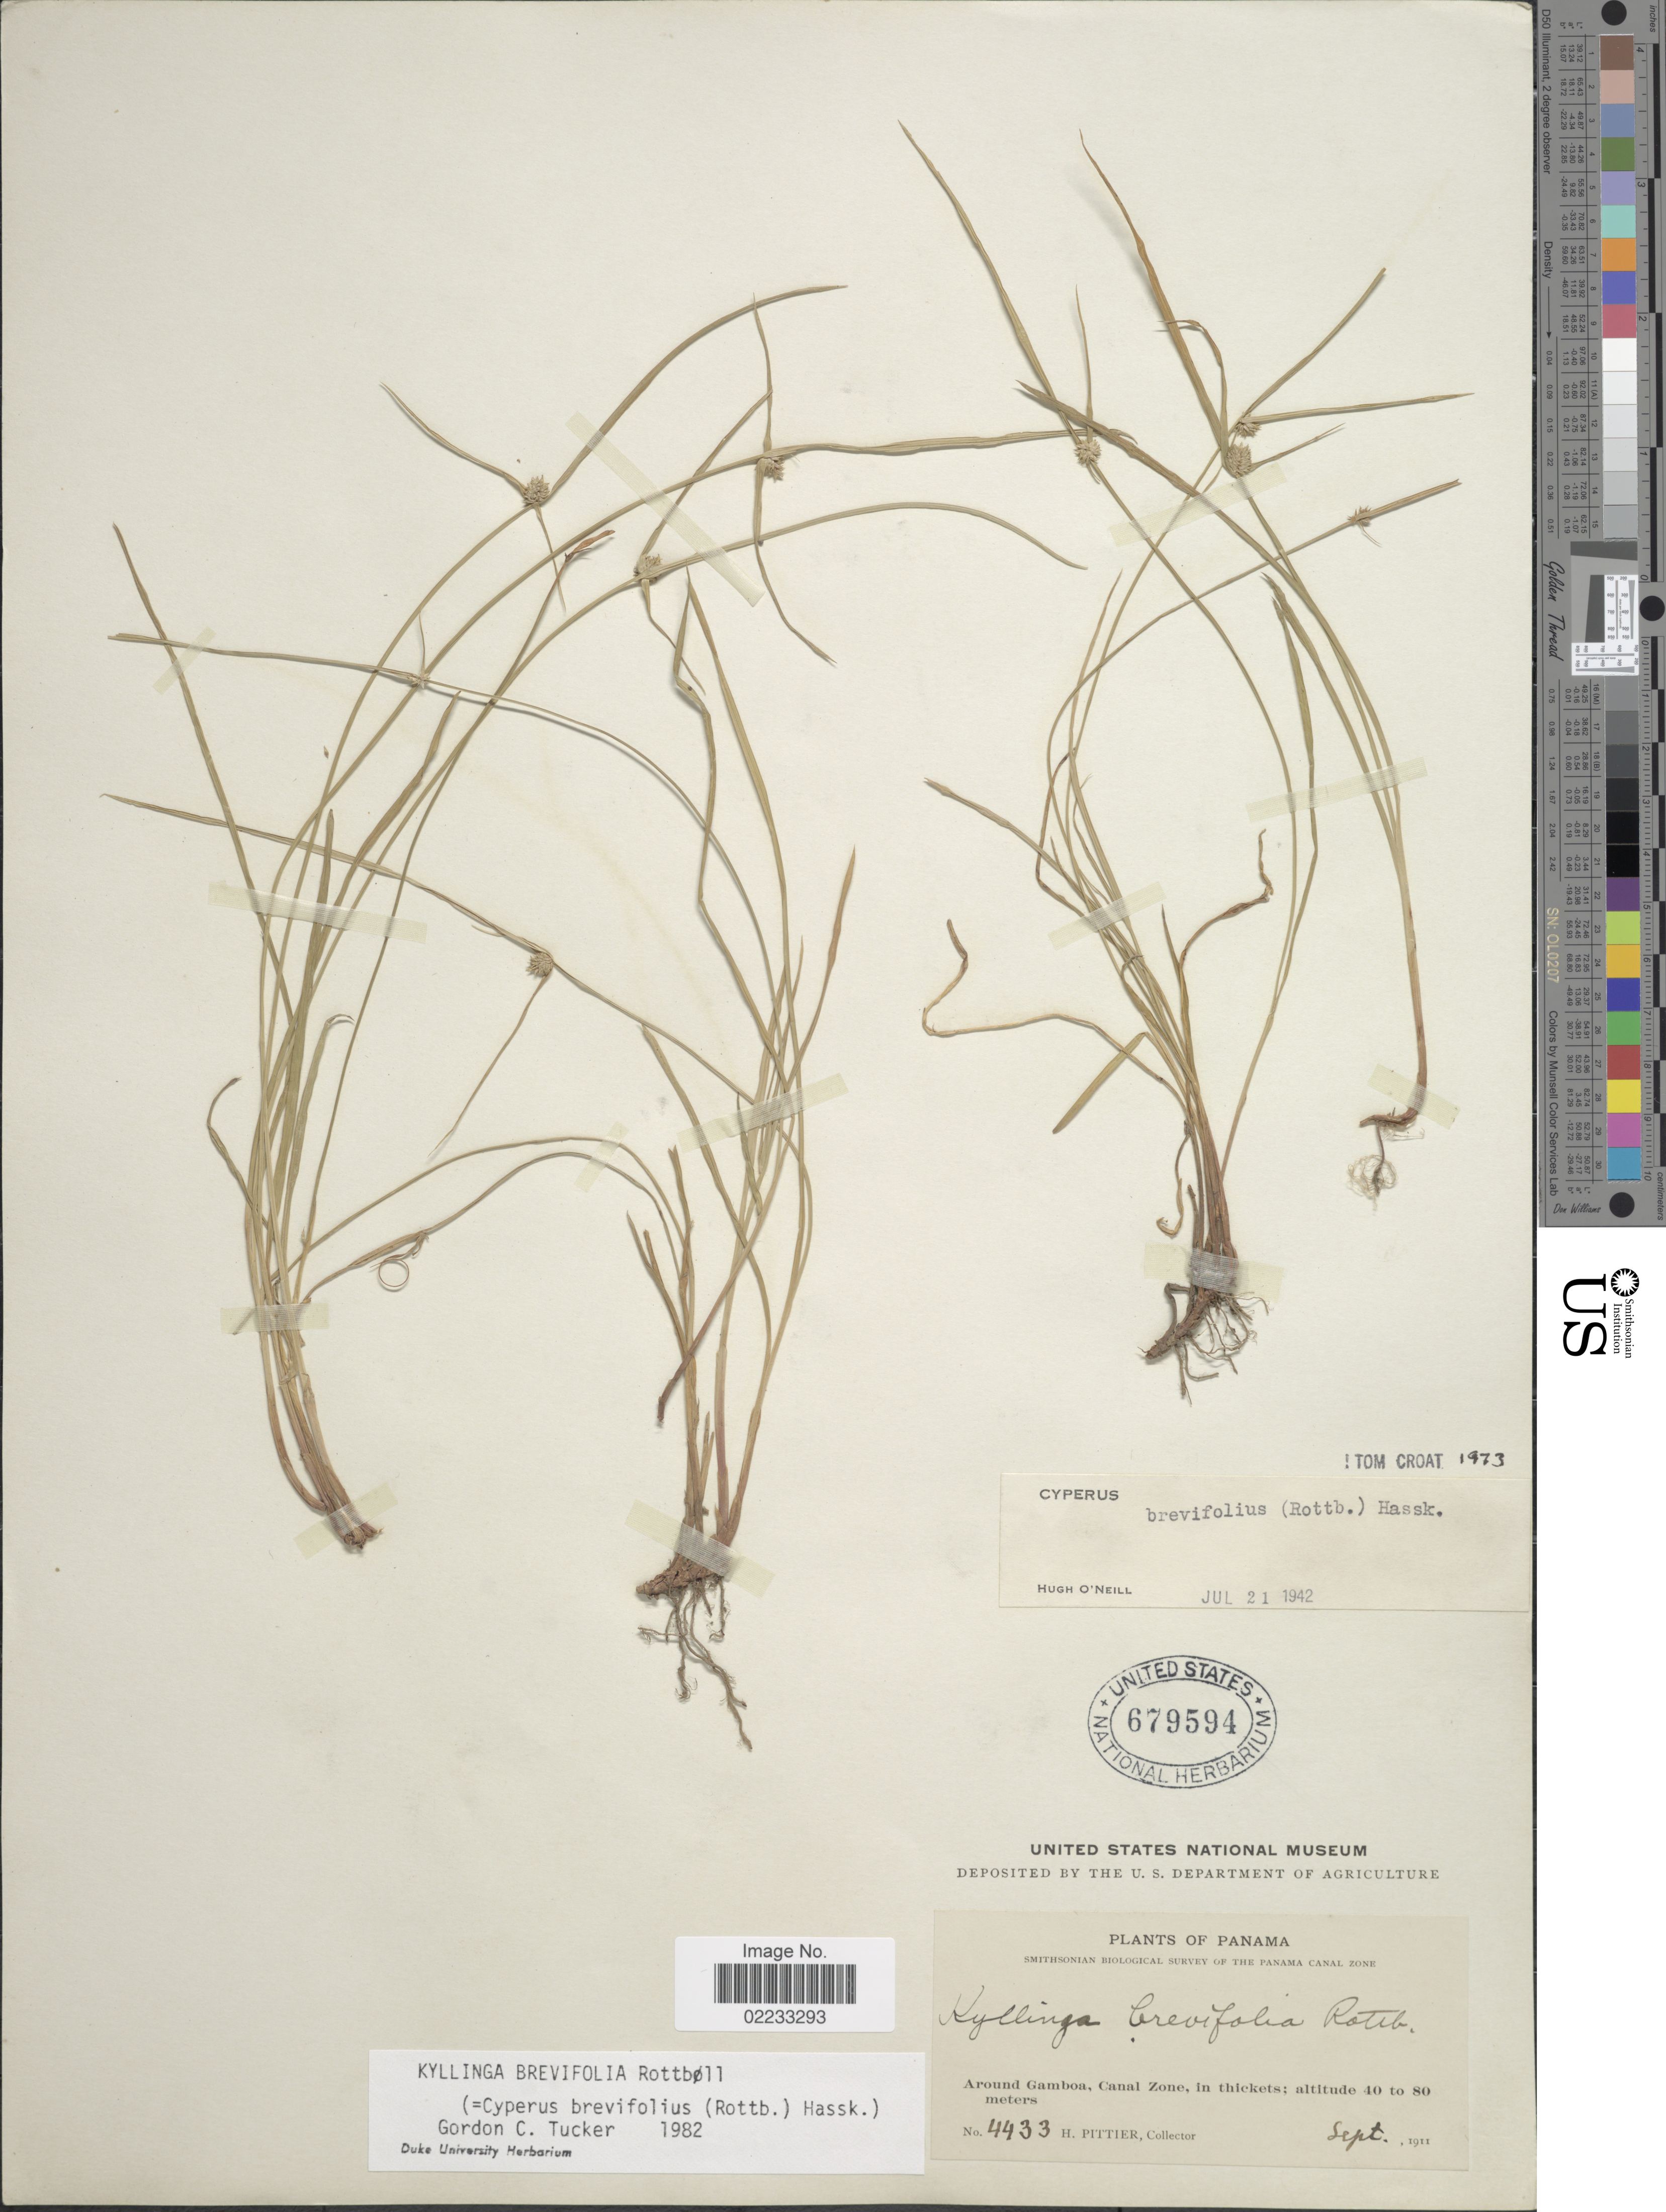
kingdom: Plantae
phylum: Tracheophyta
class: Liliopsida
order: Poales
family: Cyperaceae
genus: Cyperus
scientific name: Cyperus brevifolius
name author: (Rottb.) Hassk.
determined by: Strong, M. T., (US), Smithsonian Institution - National Museum of Natural History (UNITED STATES)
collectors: H. F. Pittier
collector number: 4433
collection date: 1911-09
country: Panama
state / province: Colón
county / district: Canal Zone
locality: Panama Canal Zone, around Gamboa, Canal Zone, in thickets.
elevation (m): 40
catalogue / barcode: US 679594